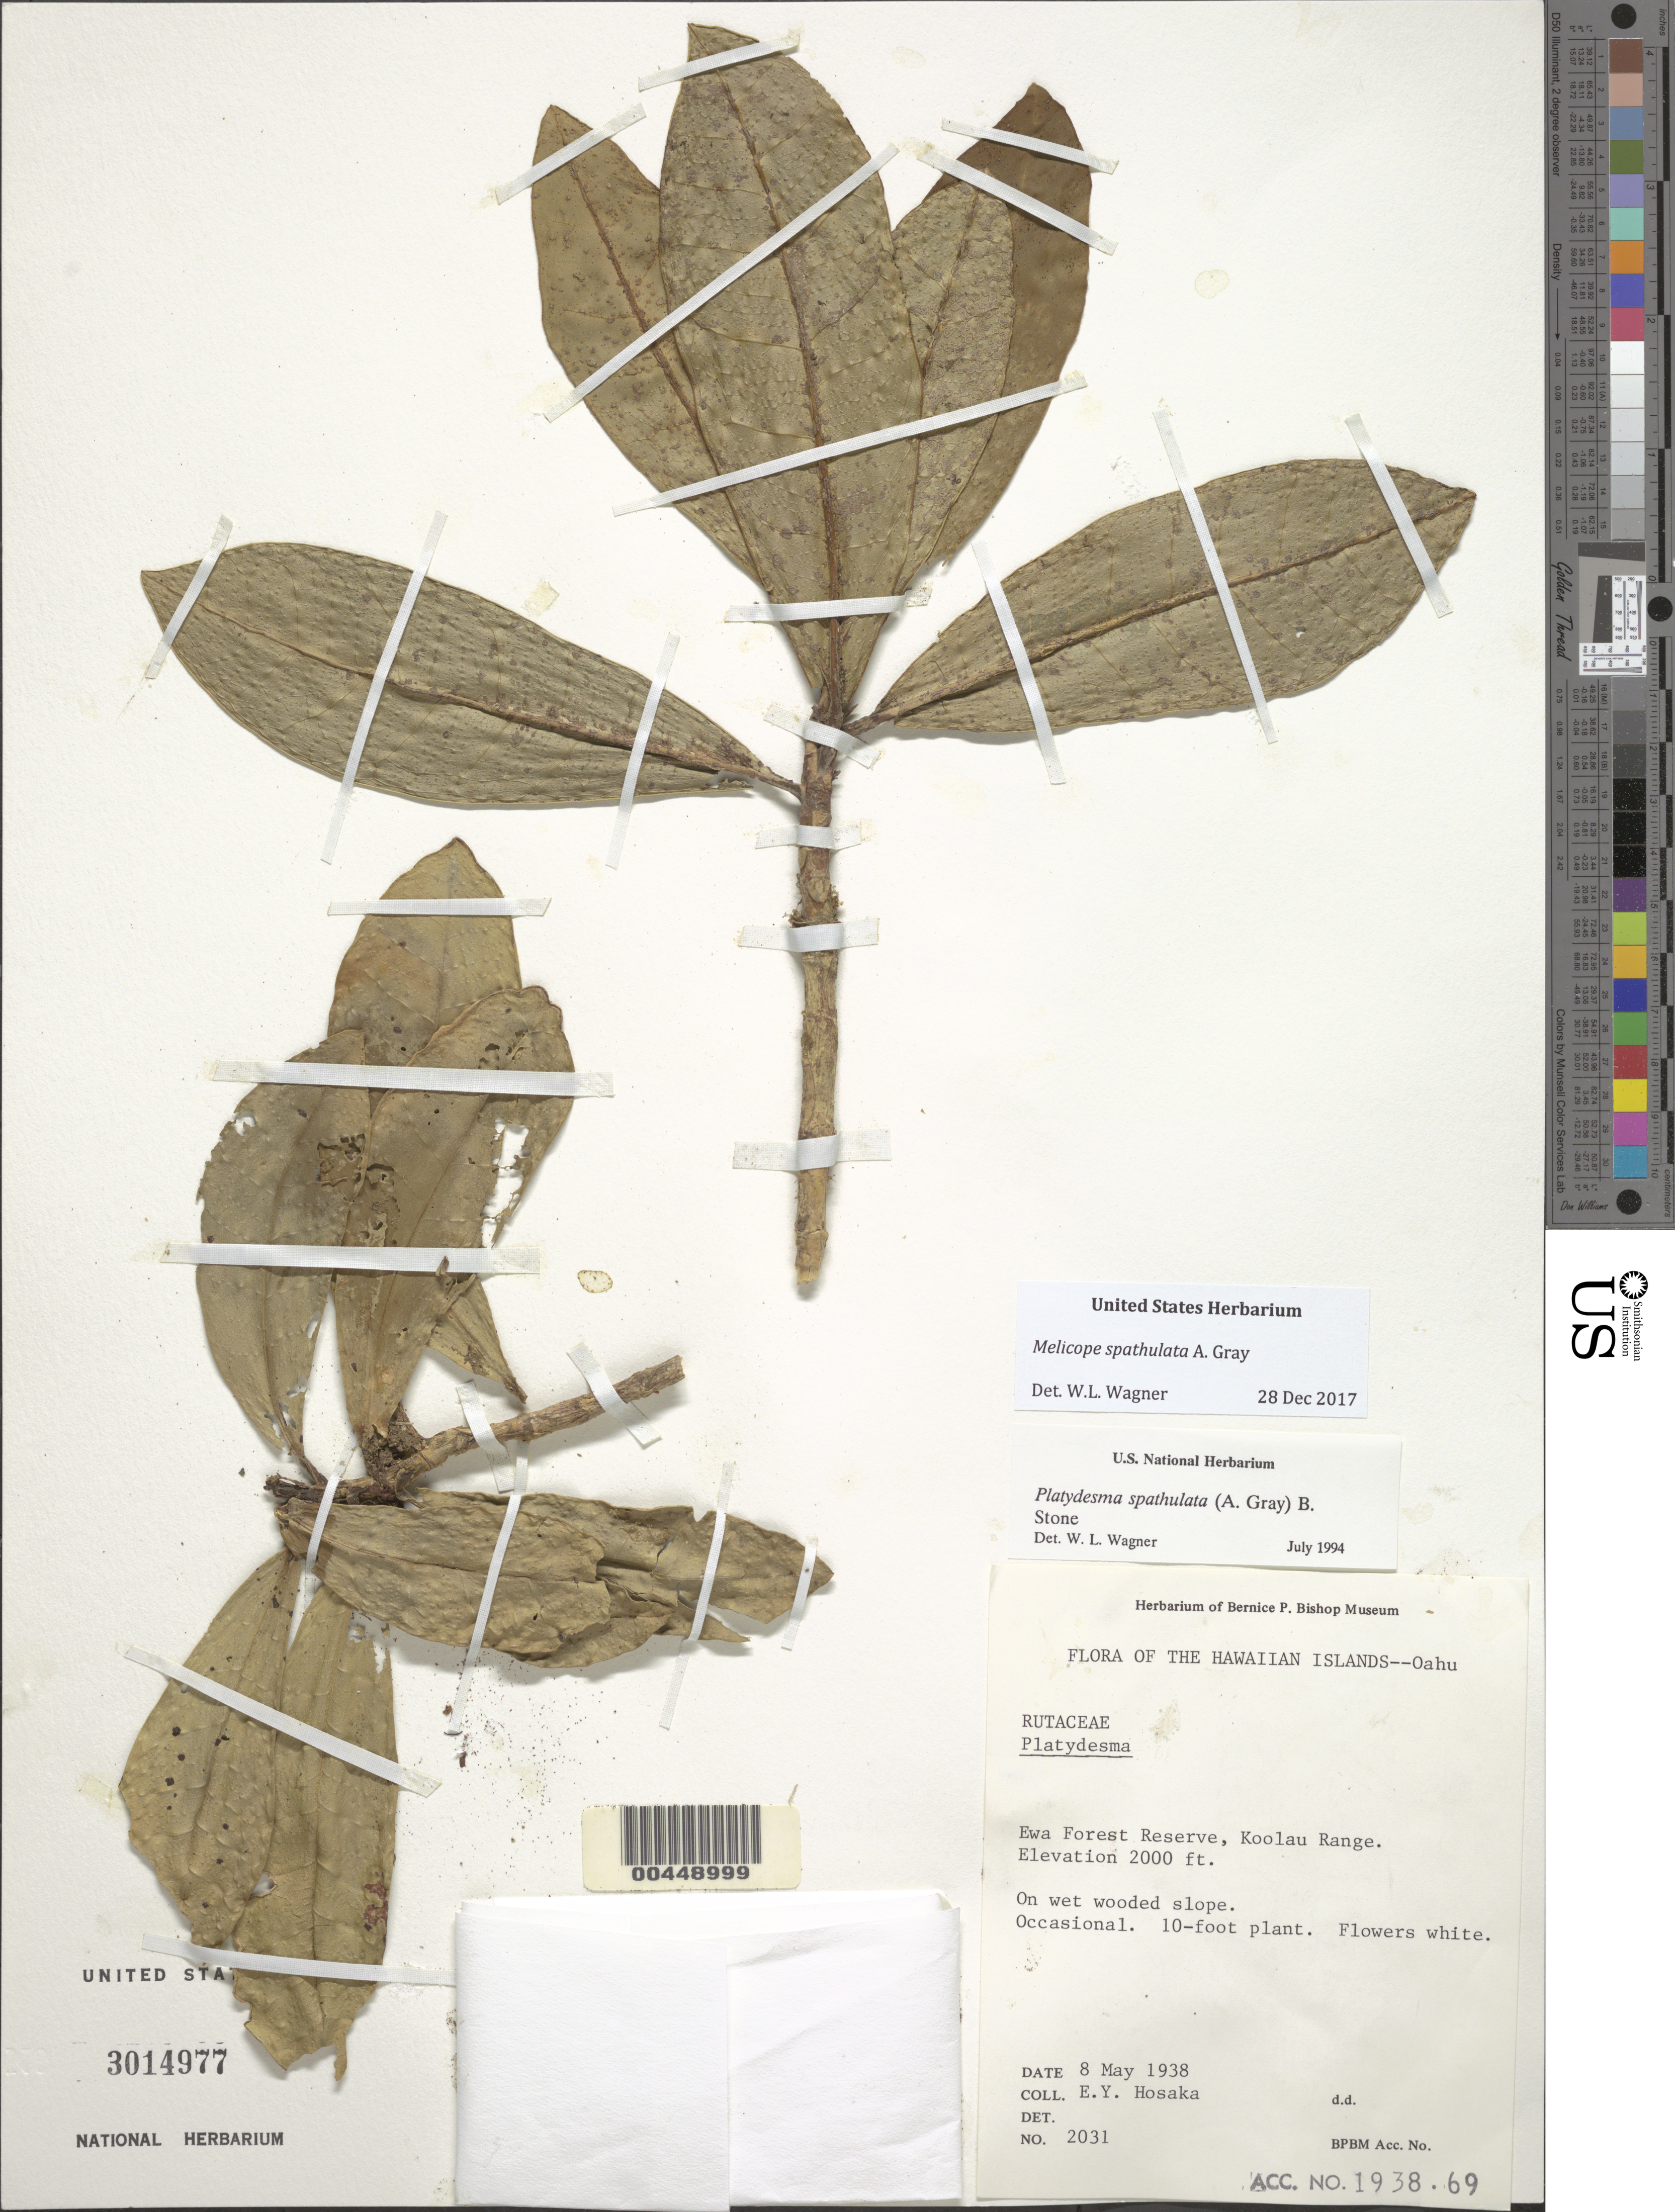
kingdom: Plantae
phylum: Tracheophyta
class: Magnoliopsida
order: Sapindales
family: Rutaceae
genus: Melicope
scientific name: Melicope spathulata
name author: A. Gray in Wilkes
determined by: Wagner, W. L., (BOT), Smithsonian Institution - National Museum of Natural History (UNITED STATES)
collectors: E. Y. Hosaka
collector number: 2031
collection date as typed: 8 May 1938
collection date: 1938-05-08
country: United States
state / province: Hawaii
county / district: Honolulu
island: Oahu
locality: Ewa Forest Reserve, Koolau Range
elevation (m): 610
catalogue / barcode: US 3014977